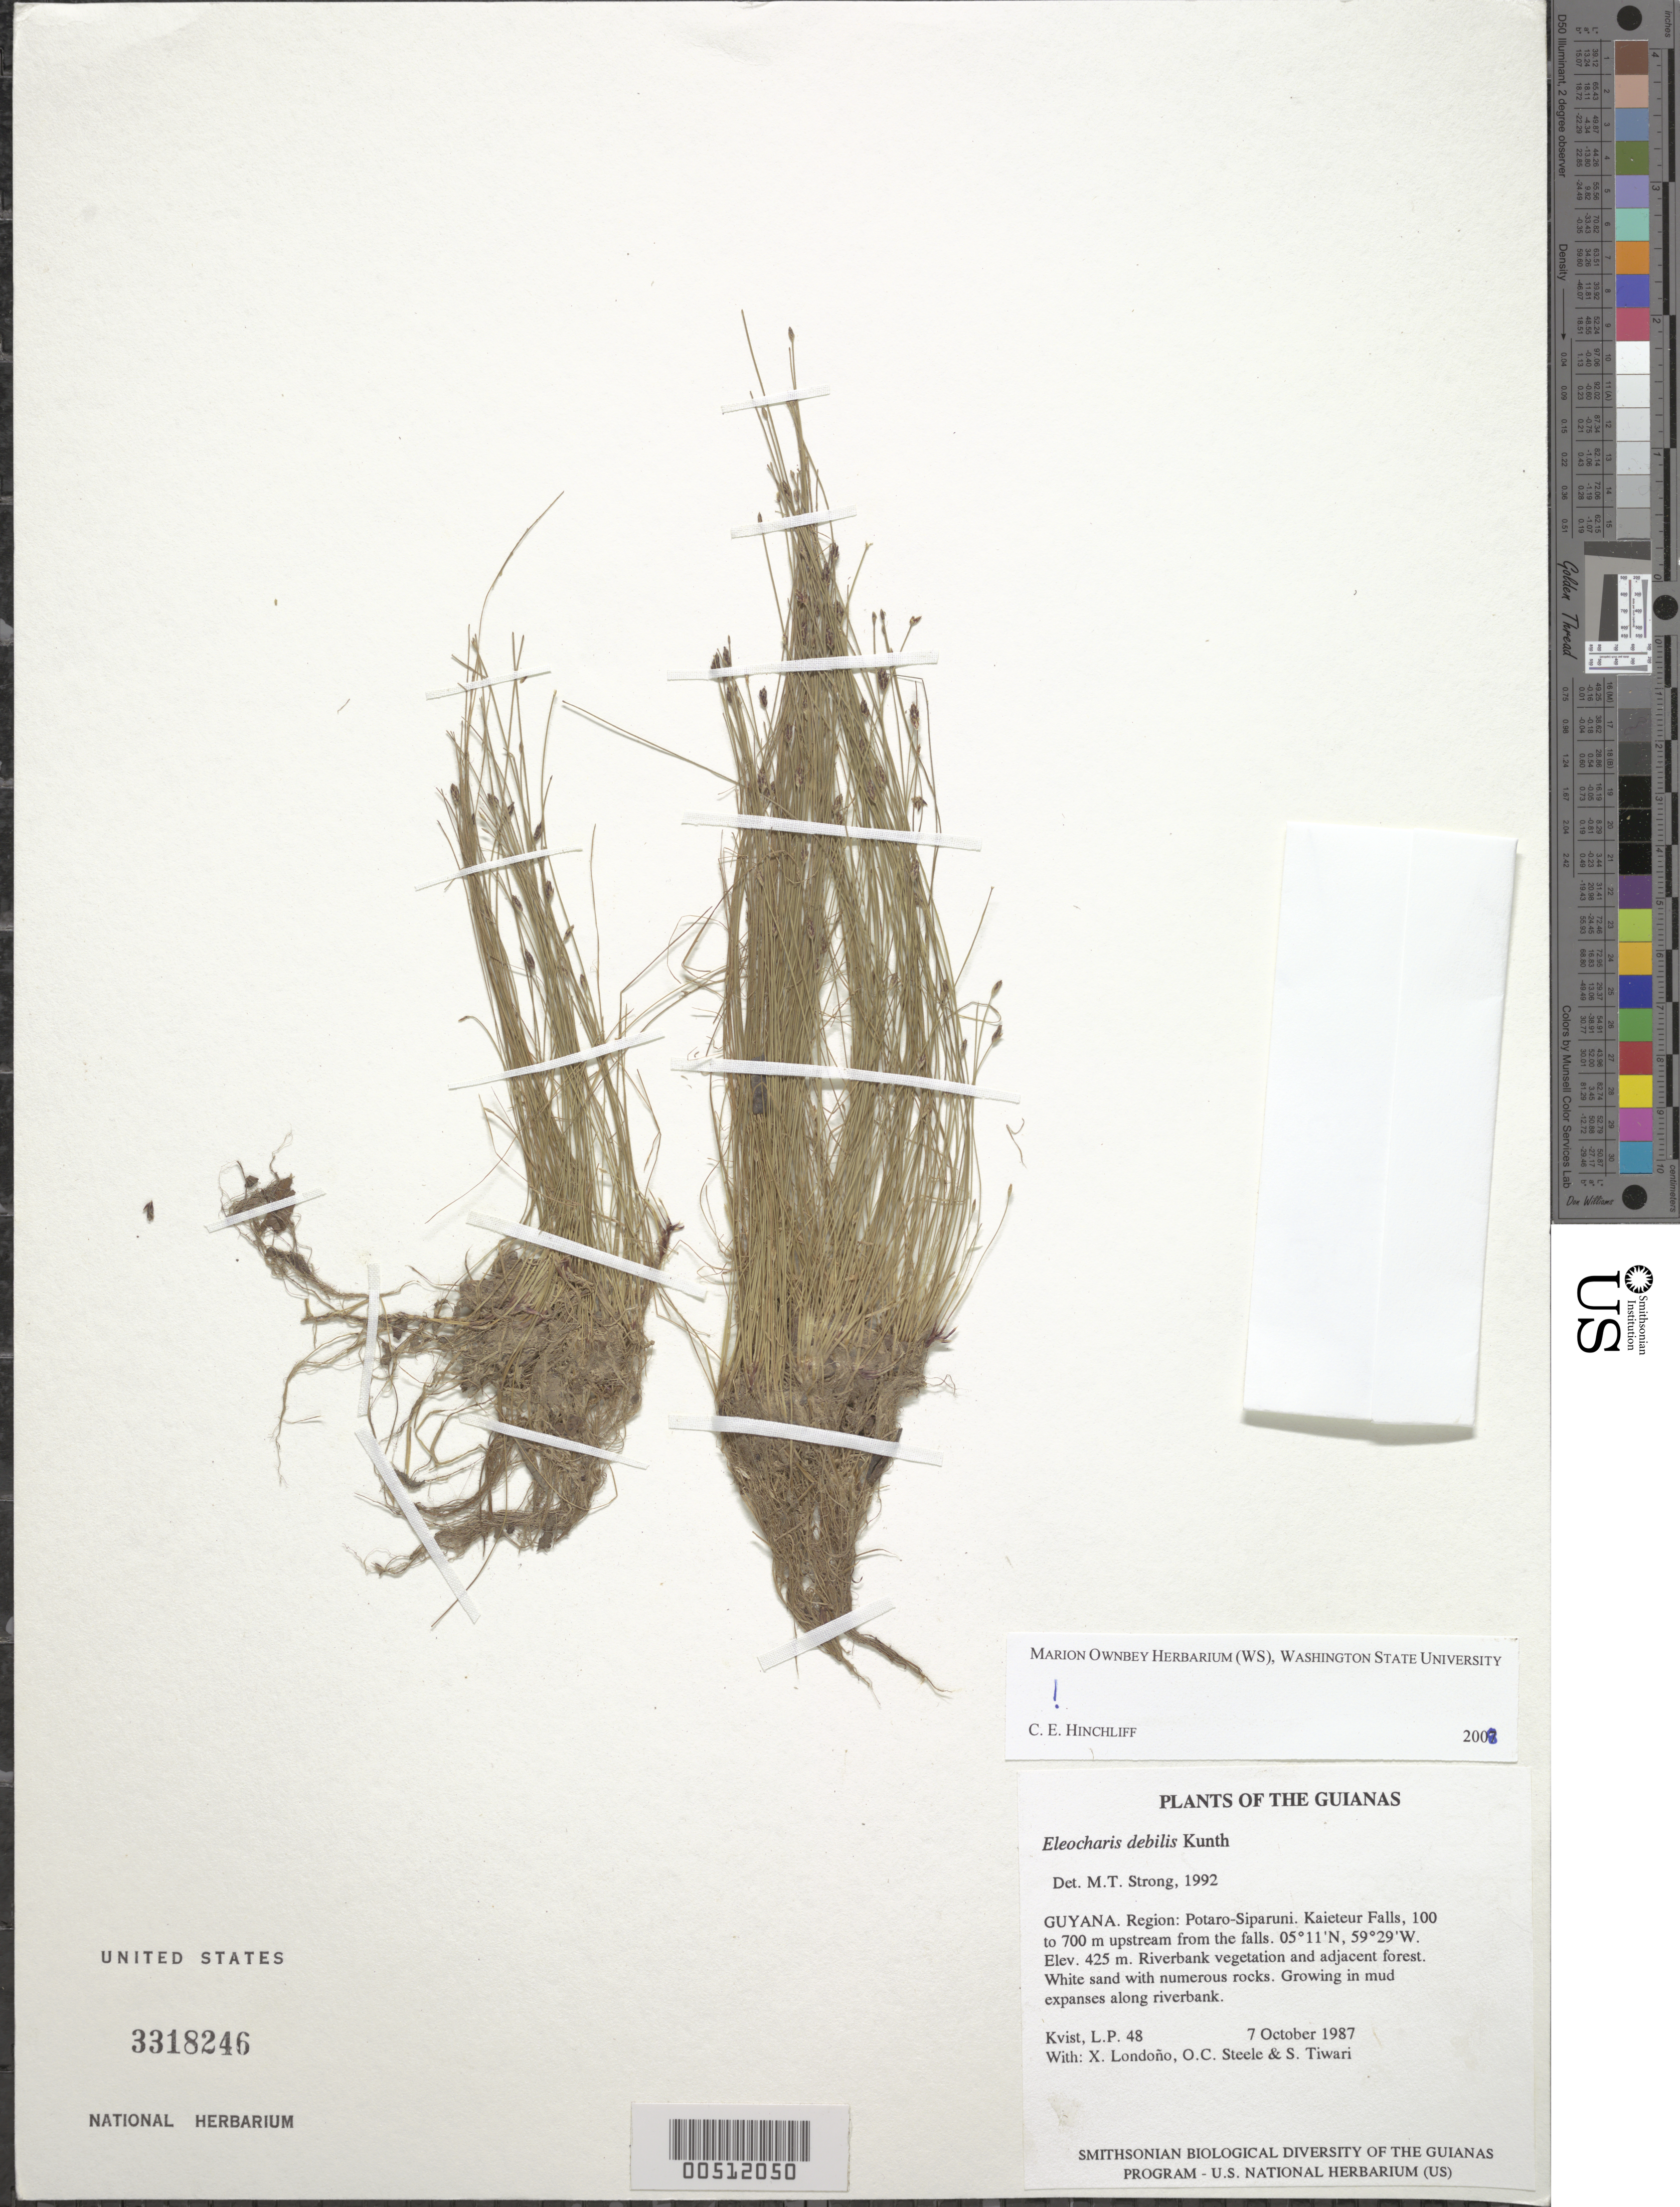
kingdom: Plantae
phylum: Tracheophyta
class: Liliopsida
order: Poales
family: Cyperaceae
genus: Eleocharis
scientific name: Eleocharis debilis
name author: Kunth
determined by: Strong, M. T., (US), Smithsonian Institution - National Museum of Natural History (UNITED STATES)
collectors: L. P. Kvist, X. Londoño, O. C. Steele & S. Tiwari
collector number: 48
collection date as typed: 7 October 1987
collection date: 1987-10-07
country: Guyana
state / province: Potaro-Siparuni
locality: Kaieteur Falls, 100 to 700 m upstream from the falls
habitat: Riverbank vegetation and adjacent forest. White sand with numerous rocks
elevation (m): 425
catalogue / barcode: US 3318246